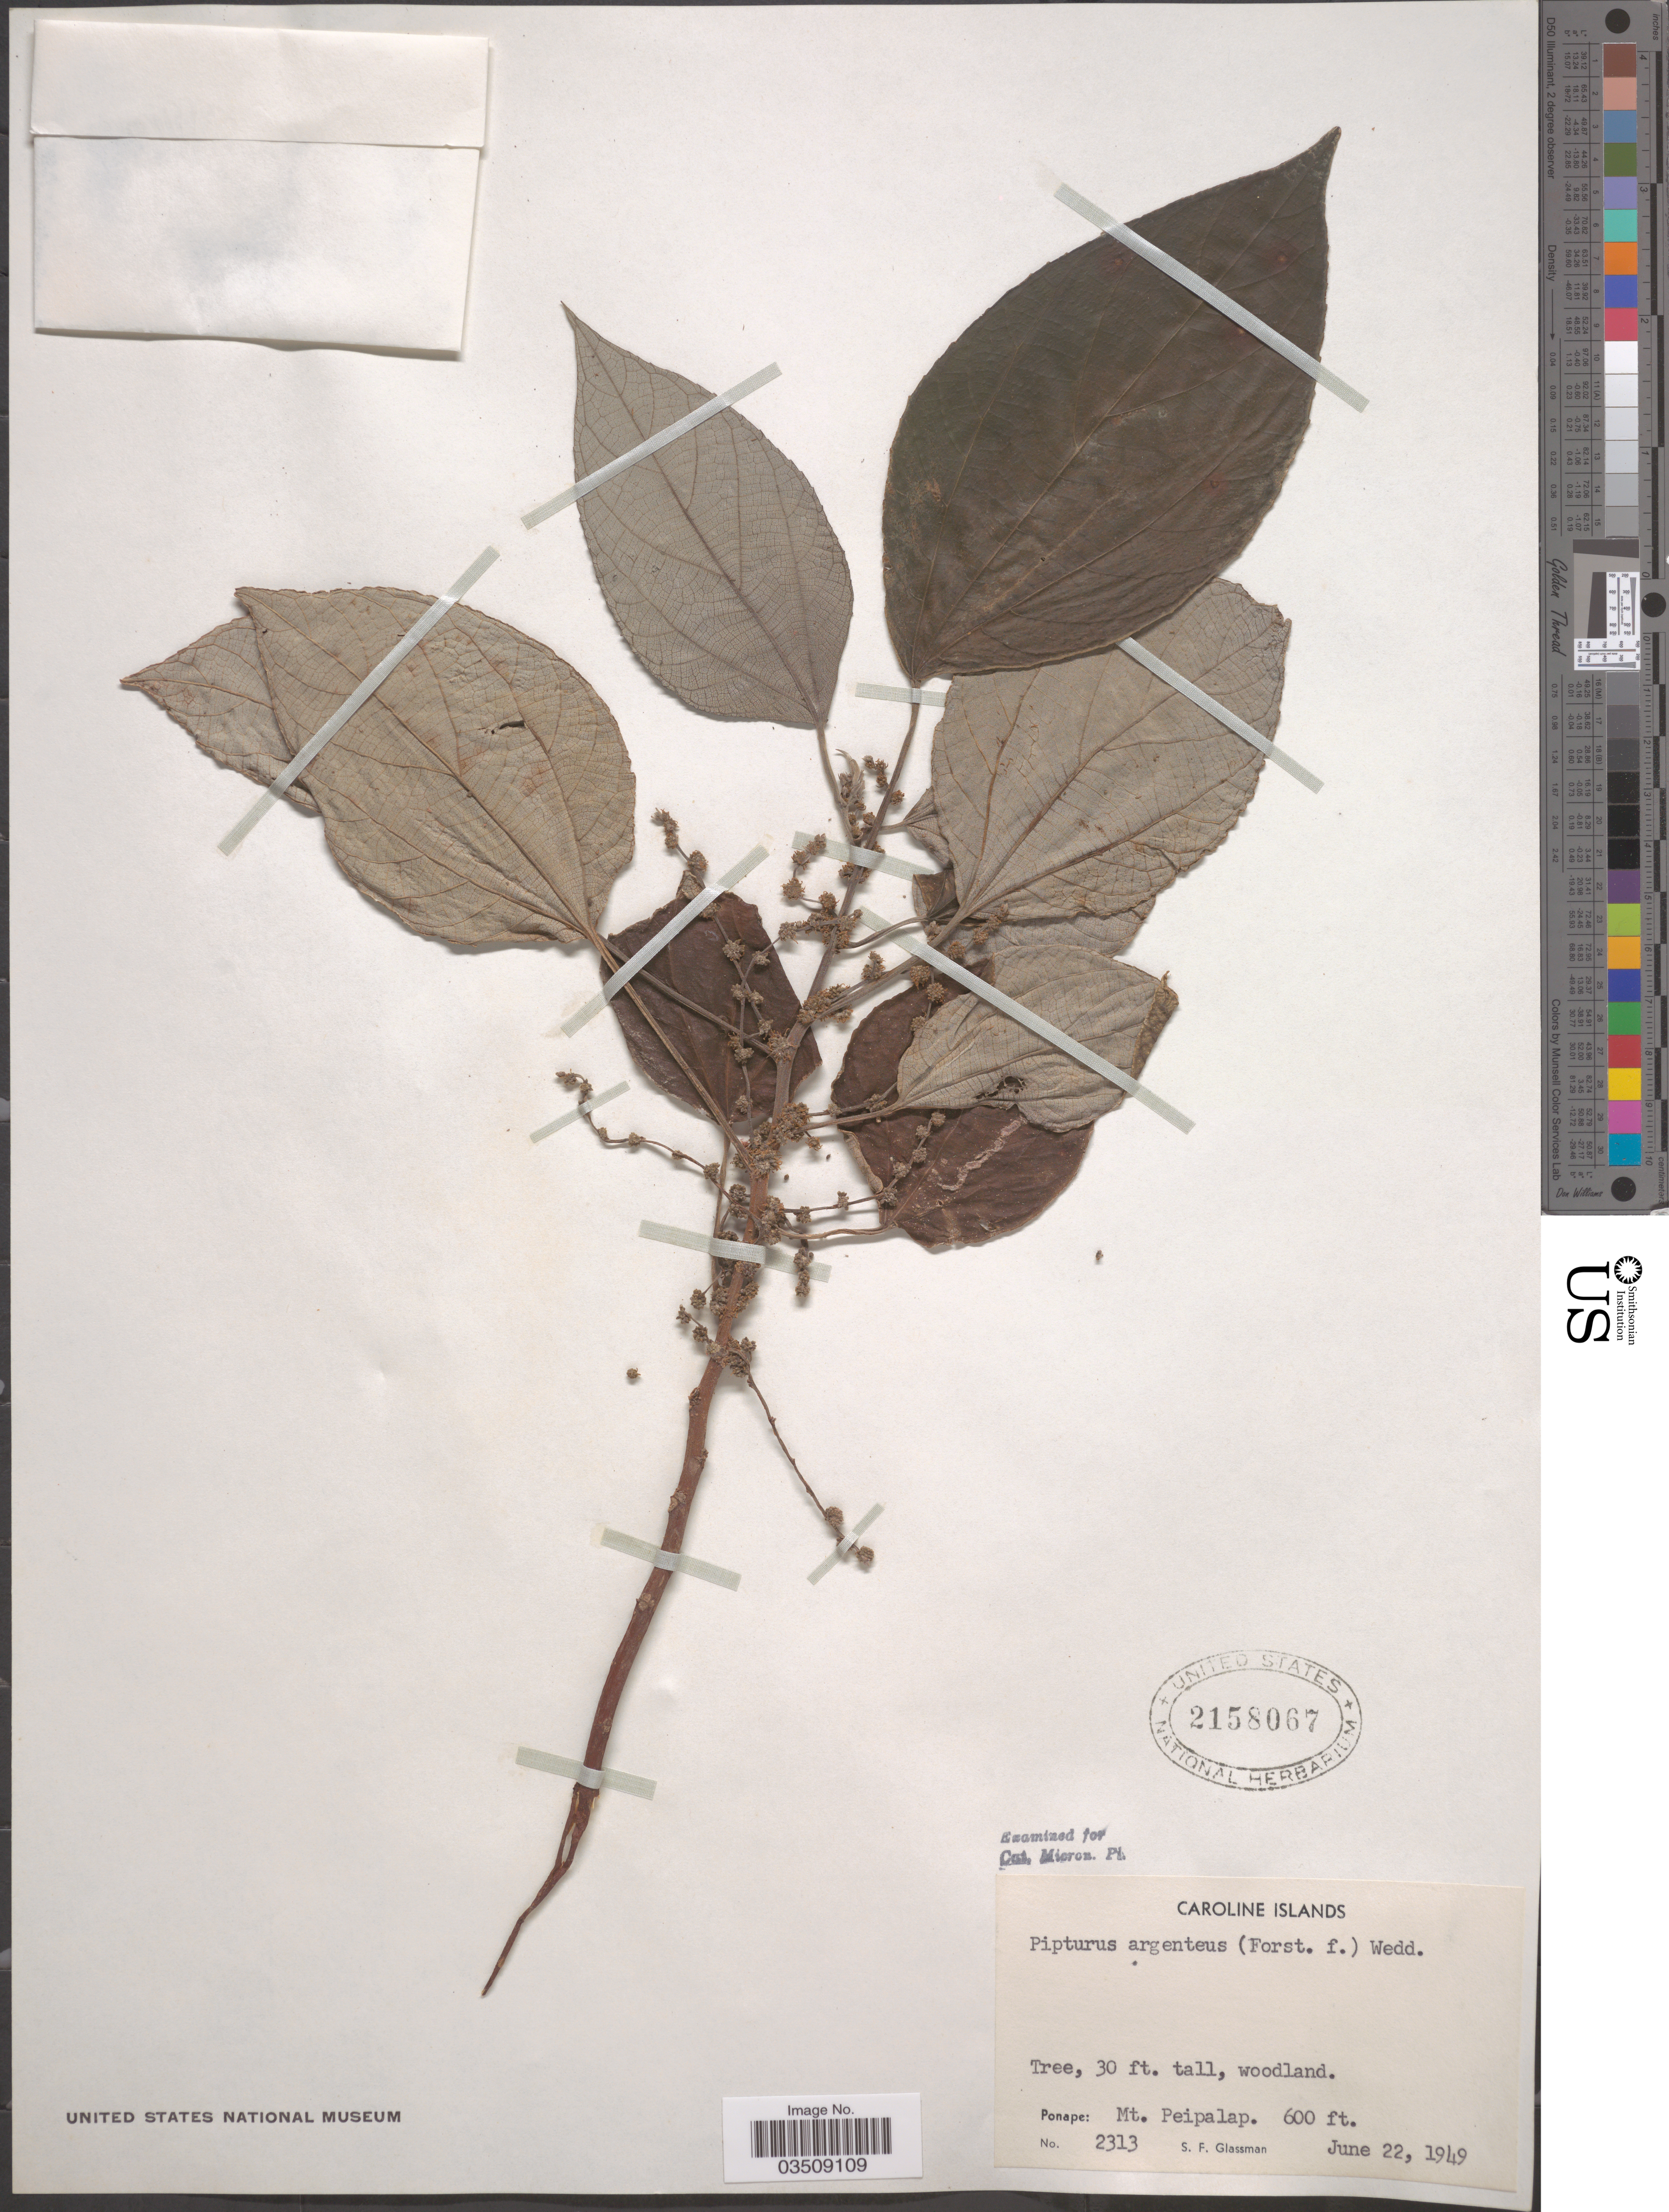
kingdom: Plantae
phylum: Tracheophyta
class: Magnoliopsida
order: Rosales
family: Urticaceae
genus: Pipturus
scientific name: Pipturus argenteus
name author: (G. Forst.) Wedd.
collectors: S. F. Glassman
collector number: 2313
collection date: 1949-06-22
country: Micronesia, Federated States of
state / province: Pohnpei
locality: Caroline Islands. Ponape: Mt. Peipalap.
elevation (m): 183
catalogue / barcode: US 2158067